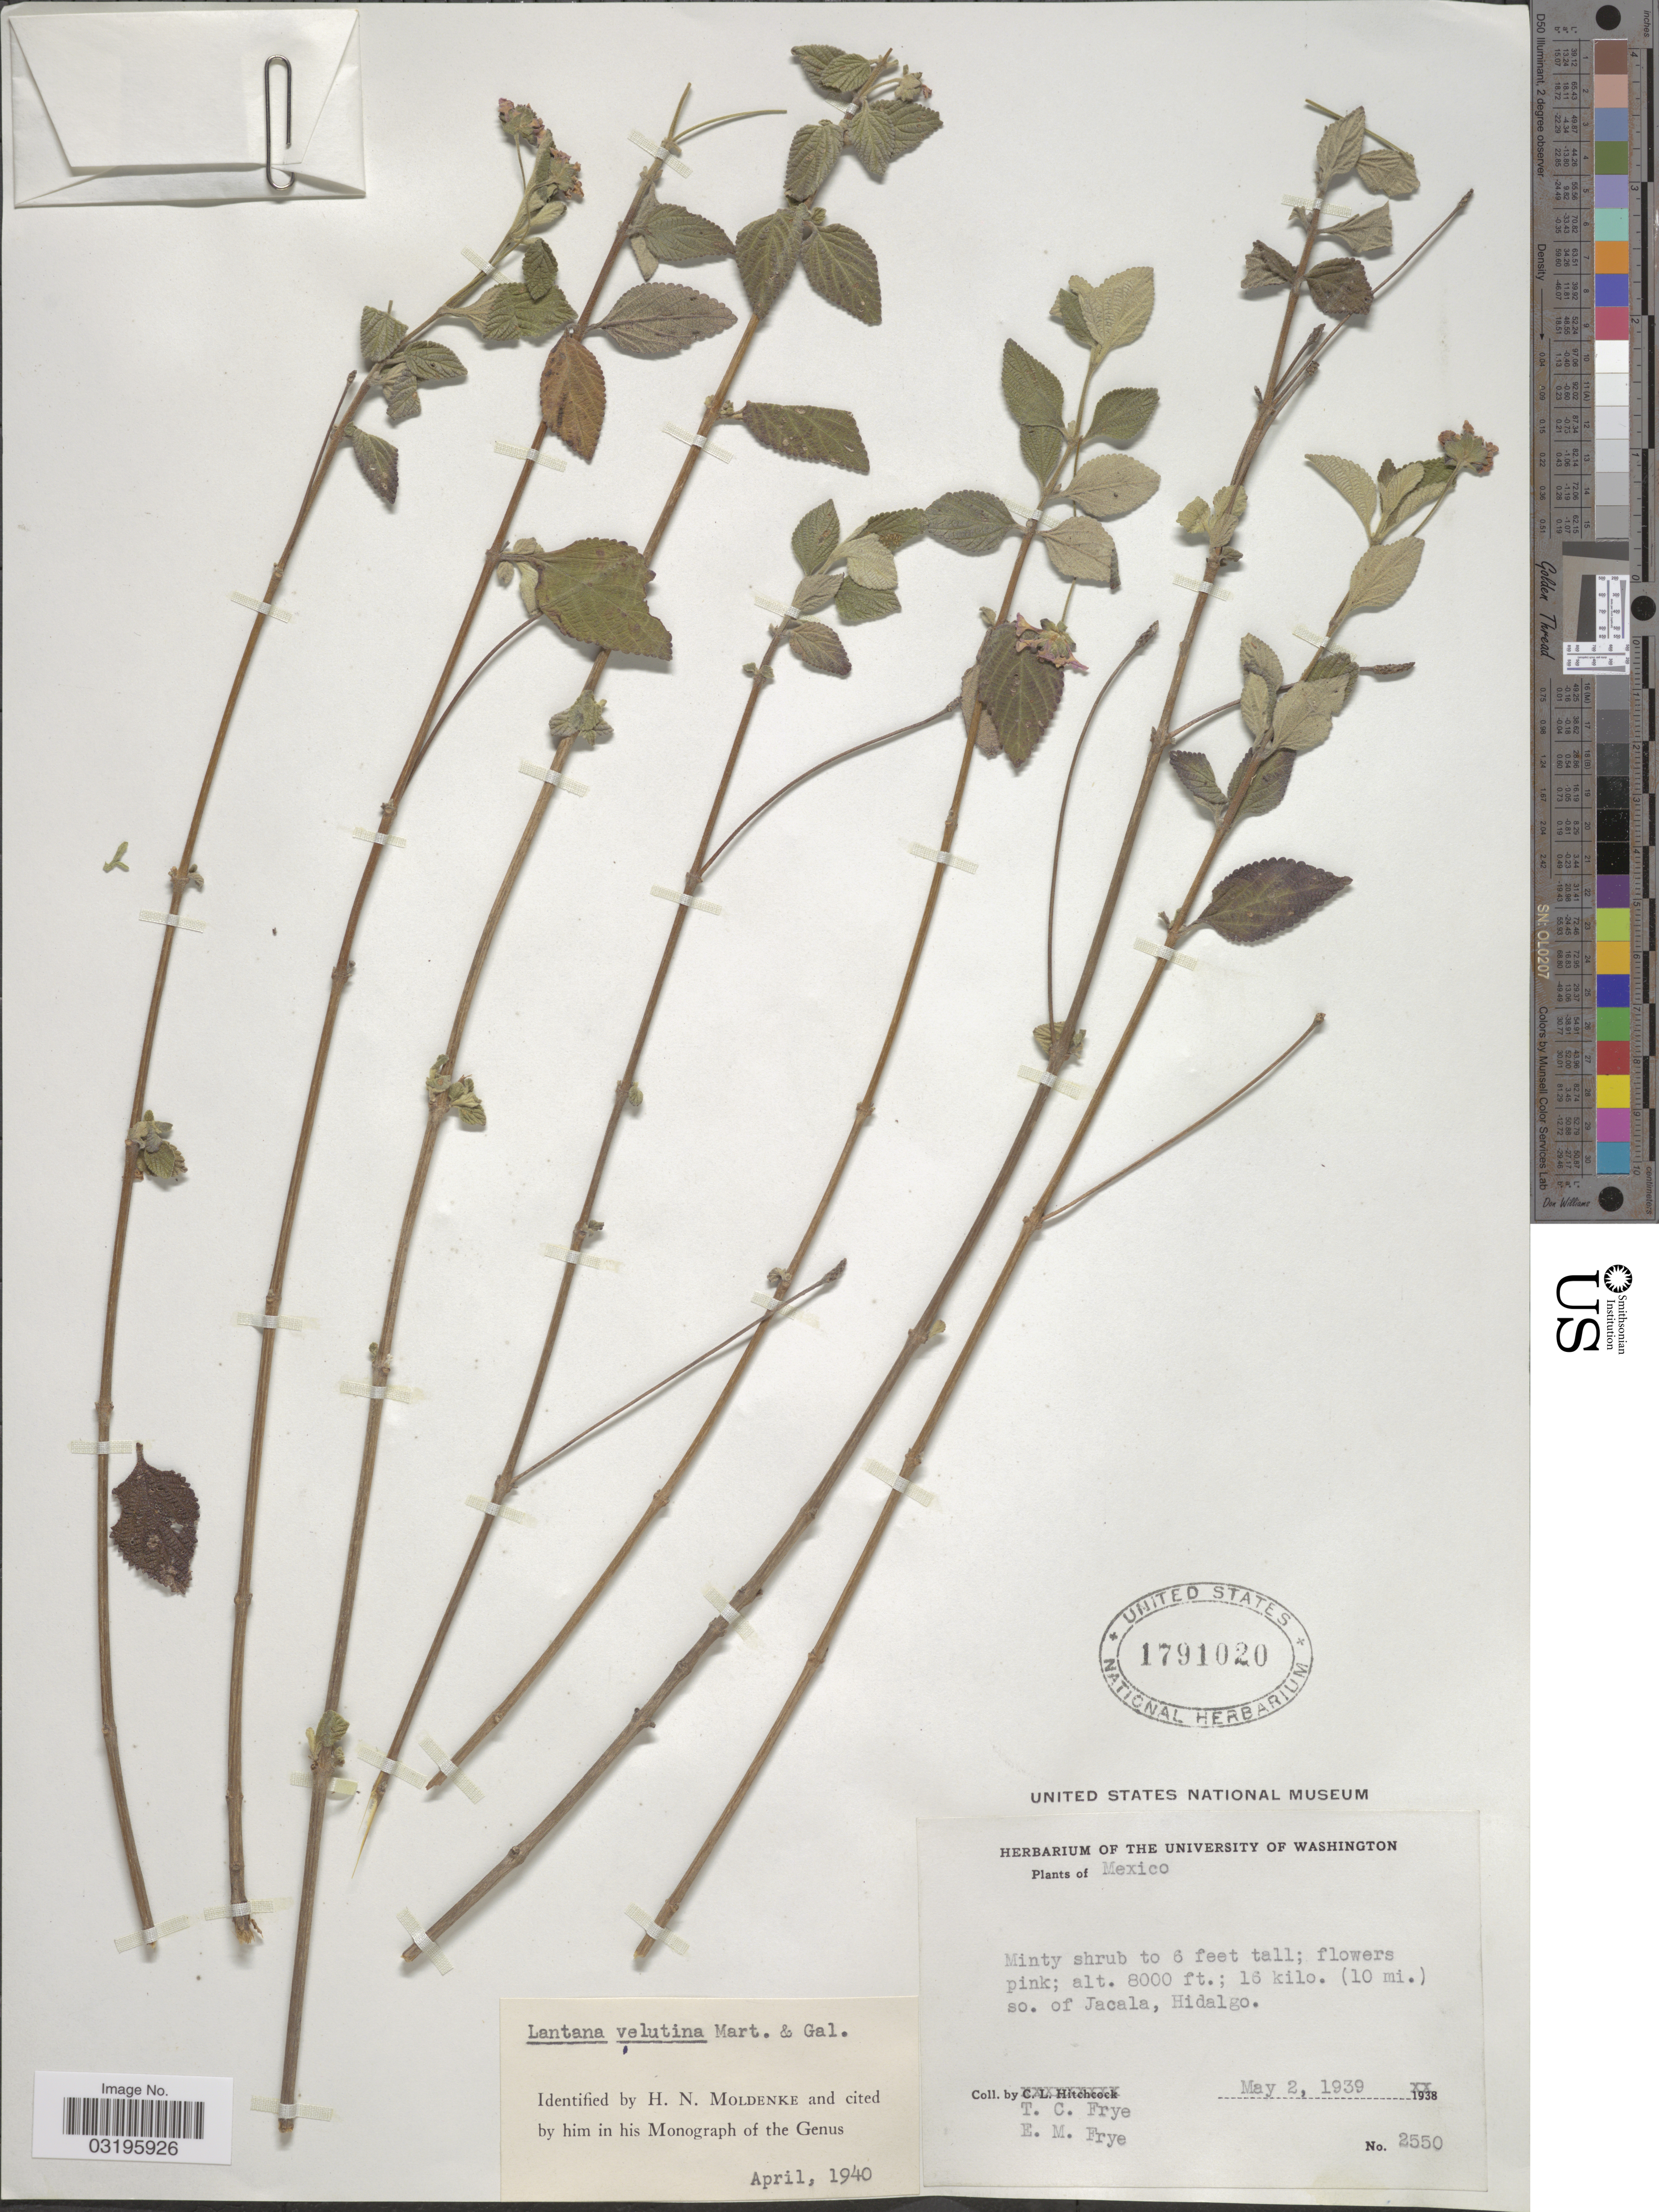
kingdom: Plantae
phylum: Tracheophyta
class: Magnoliopsida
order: Lamiales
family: Verbenaceae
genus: Lantana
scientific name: Lantana velutina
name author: M. Martens & Galeotti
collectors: T. C. Frye & E. Frye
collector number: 2550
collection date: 1939-05-02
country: Mexico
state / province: Hidalgo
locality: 16 kilo. (10 mi.) so. of Jacala.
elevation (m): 2438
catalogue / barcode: US 1791020